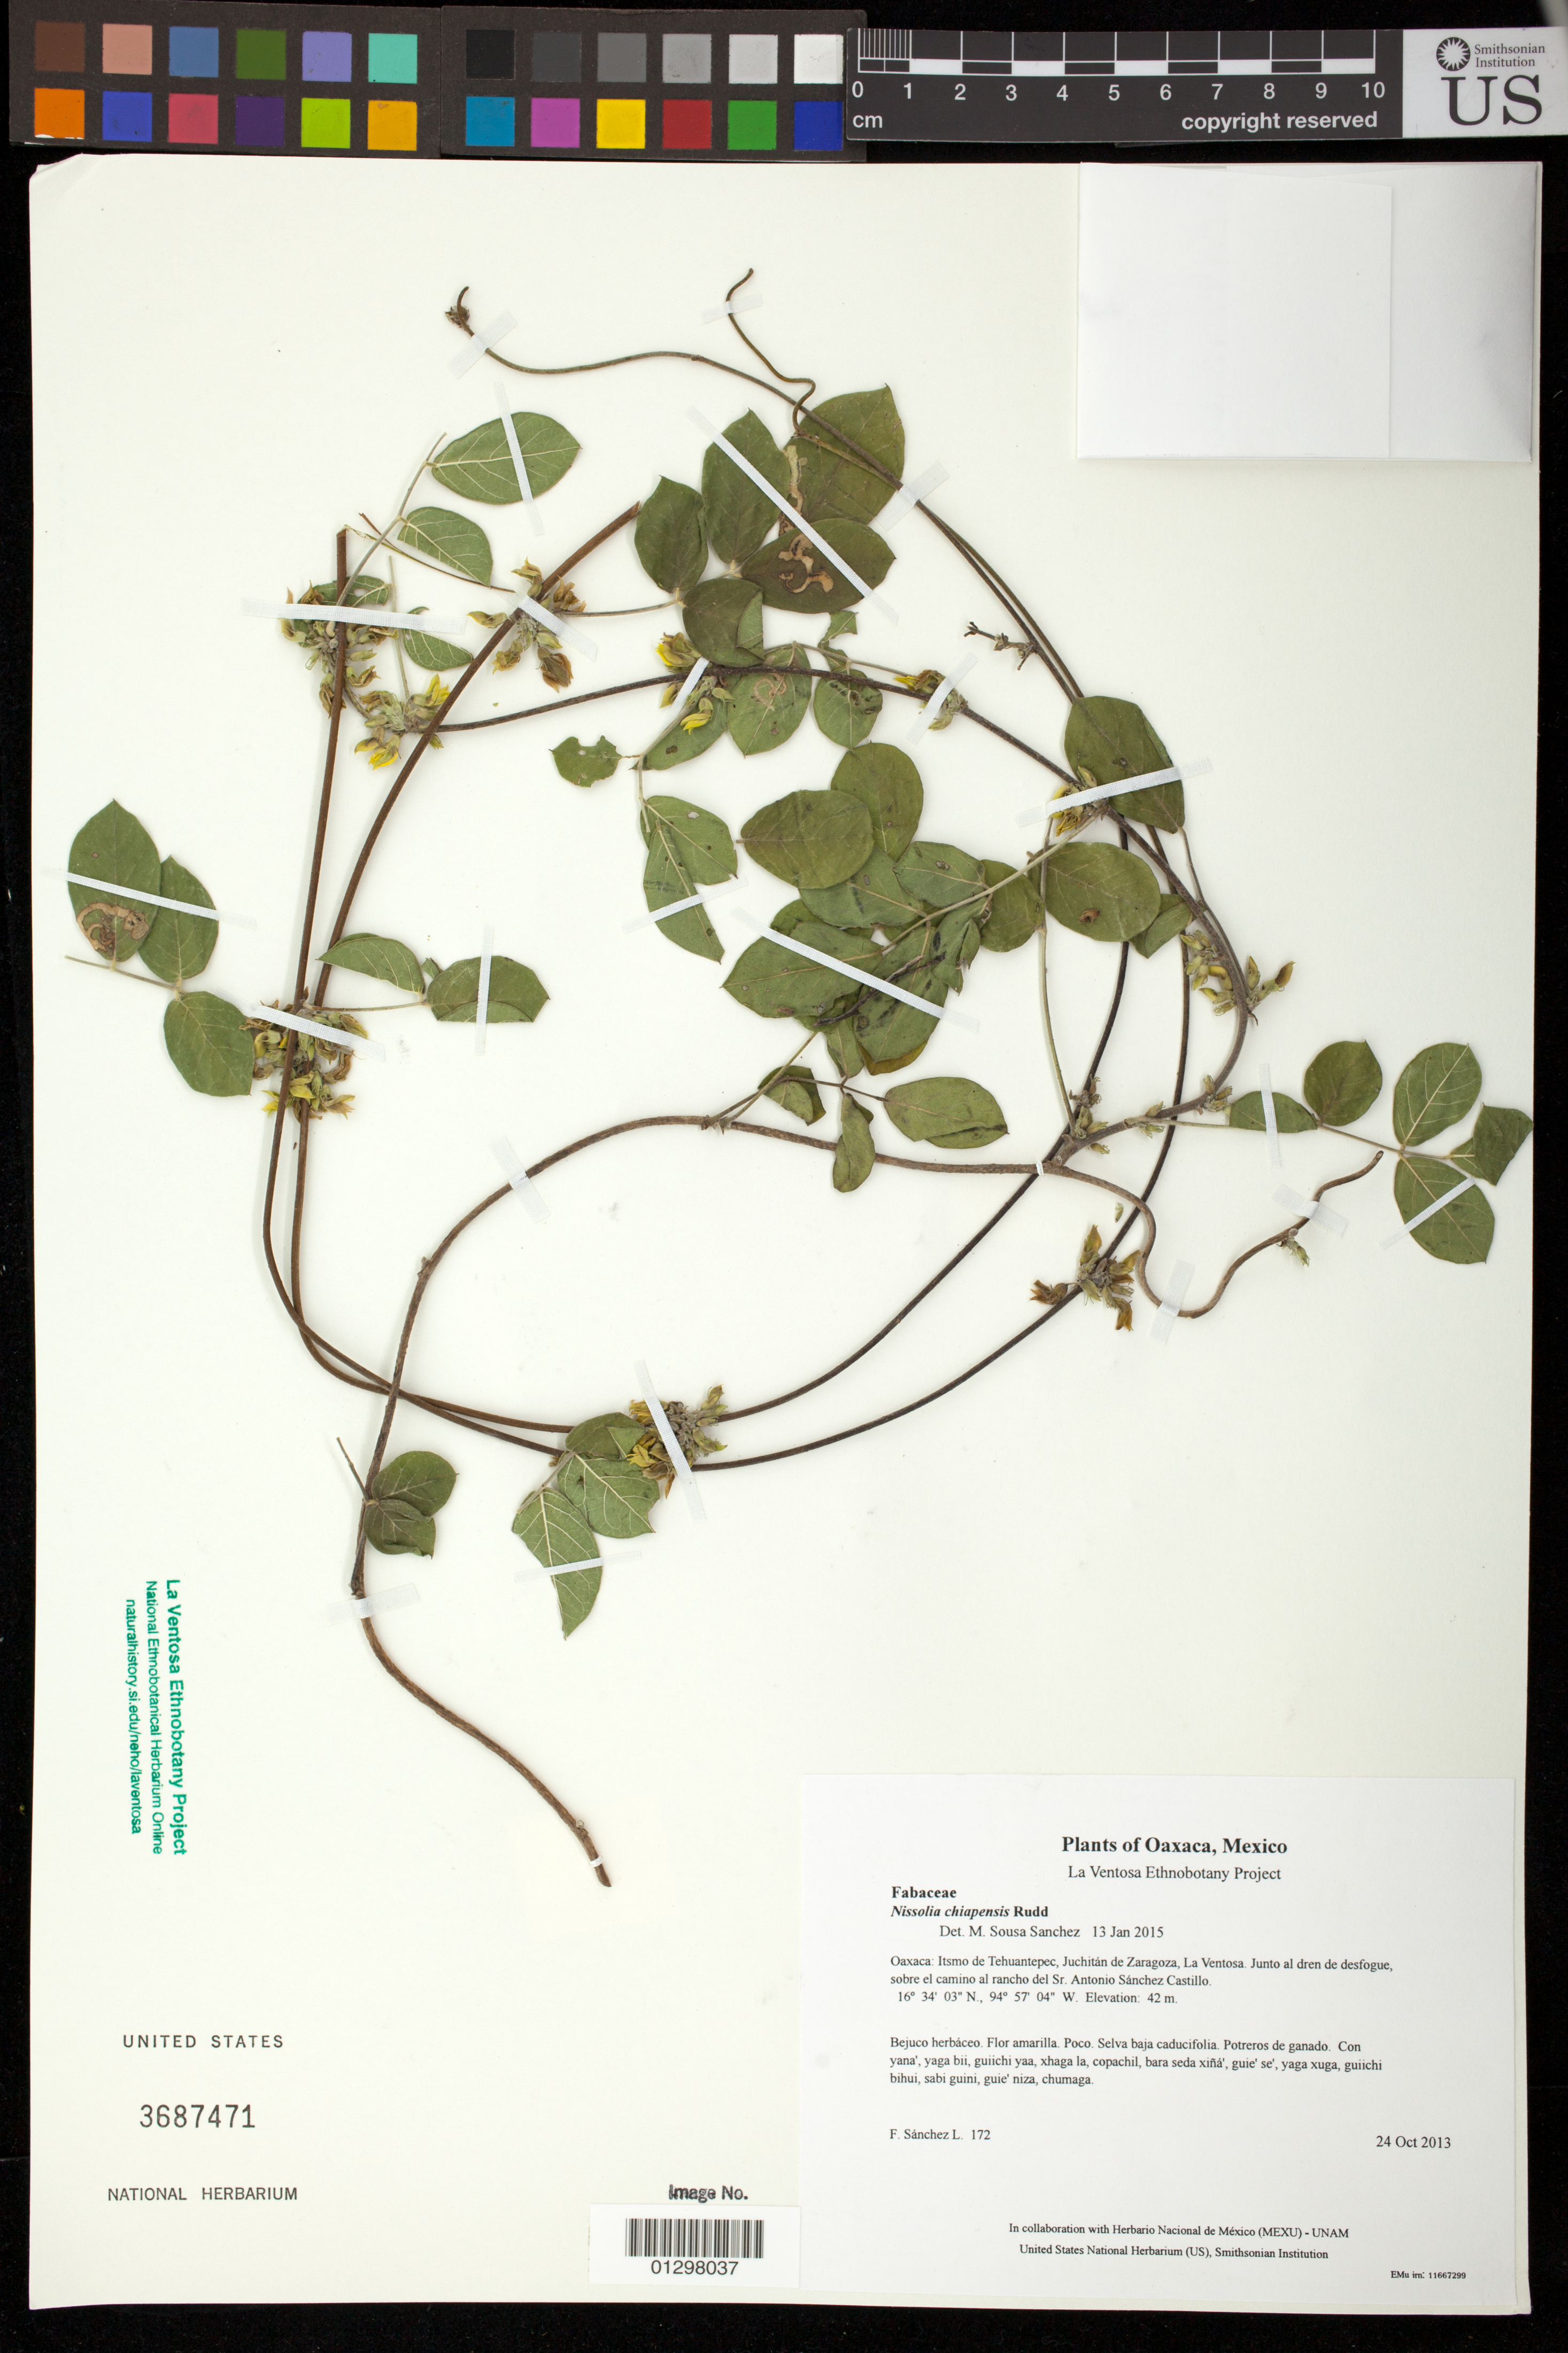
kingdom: Plantae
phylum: Tracheophyta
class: Magnoliopsida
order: Fabales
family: Fabaceae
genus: Nissolia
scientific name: Nissolia chiapensis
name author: Rudd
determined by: Sousa S., Mario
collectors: F. Sánchez L.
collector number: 172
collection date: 2013-10-24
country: Mexico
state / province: Oaxaca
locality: Itsmo de Tehuantepec, Juchitán de Zaragoza, La Ventosa. Junto al dren de desfogue, sobre el camino al rancho del Sr. Antonio Sánchez Castillo.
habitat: Selva baja caducifolia. Potreros de ganado.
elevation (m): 42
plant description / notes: JEBOT, MEXU, SERO, US; Luba'. Guie' naguchi. Caadxi.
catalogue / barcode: US 3687471